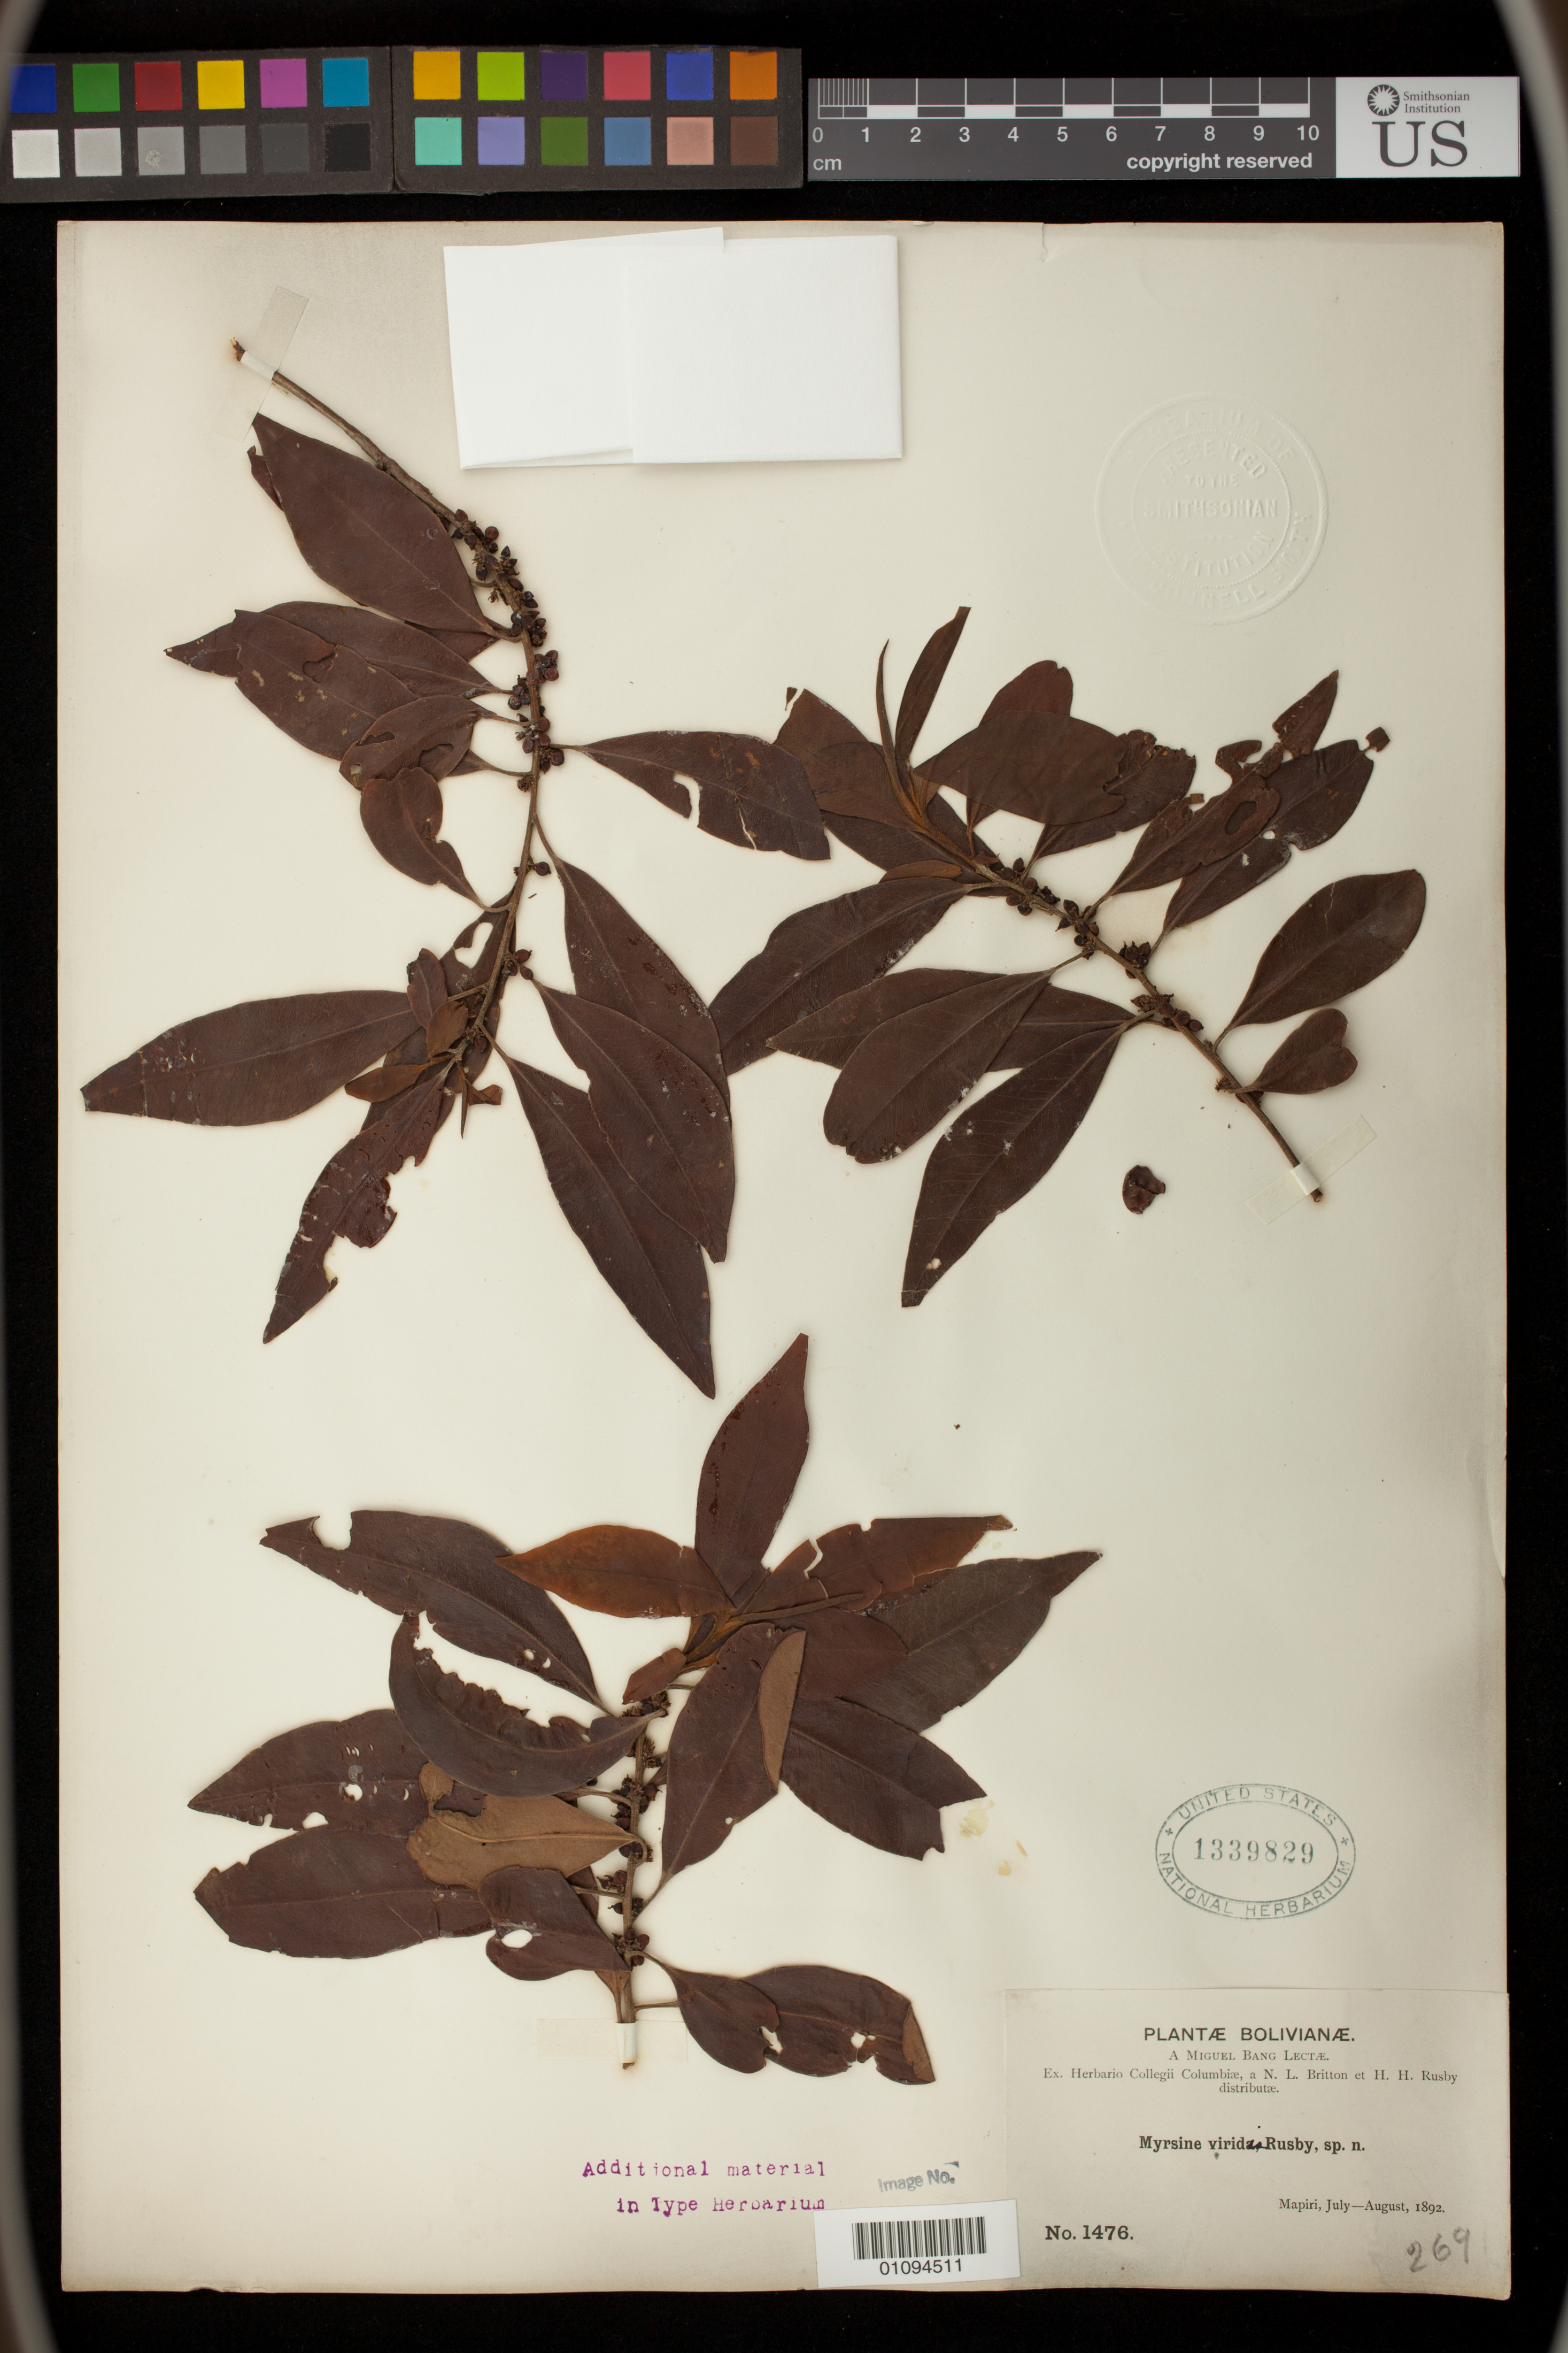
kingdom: Plantae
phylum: Tracheophyta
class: Magnoliopsida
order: Ericales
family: Primulaceae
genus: Myrsine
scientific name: Myrsine viridis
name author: Rusby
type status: Type Collection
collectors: M. Bang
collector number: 1476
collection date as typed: Jul 1892 to -- Aug 1892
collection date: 1892-07/1892-08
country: Bolivia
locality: Mapiri.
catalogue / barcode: US 1339829